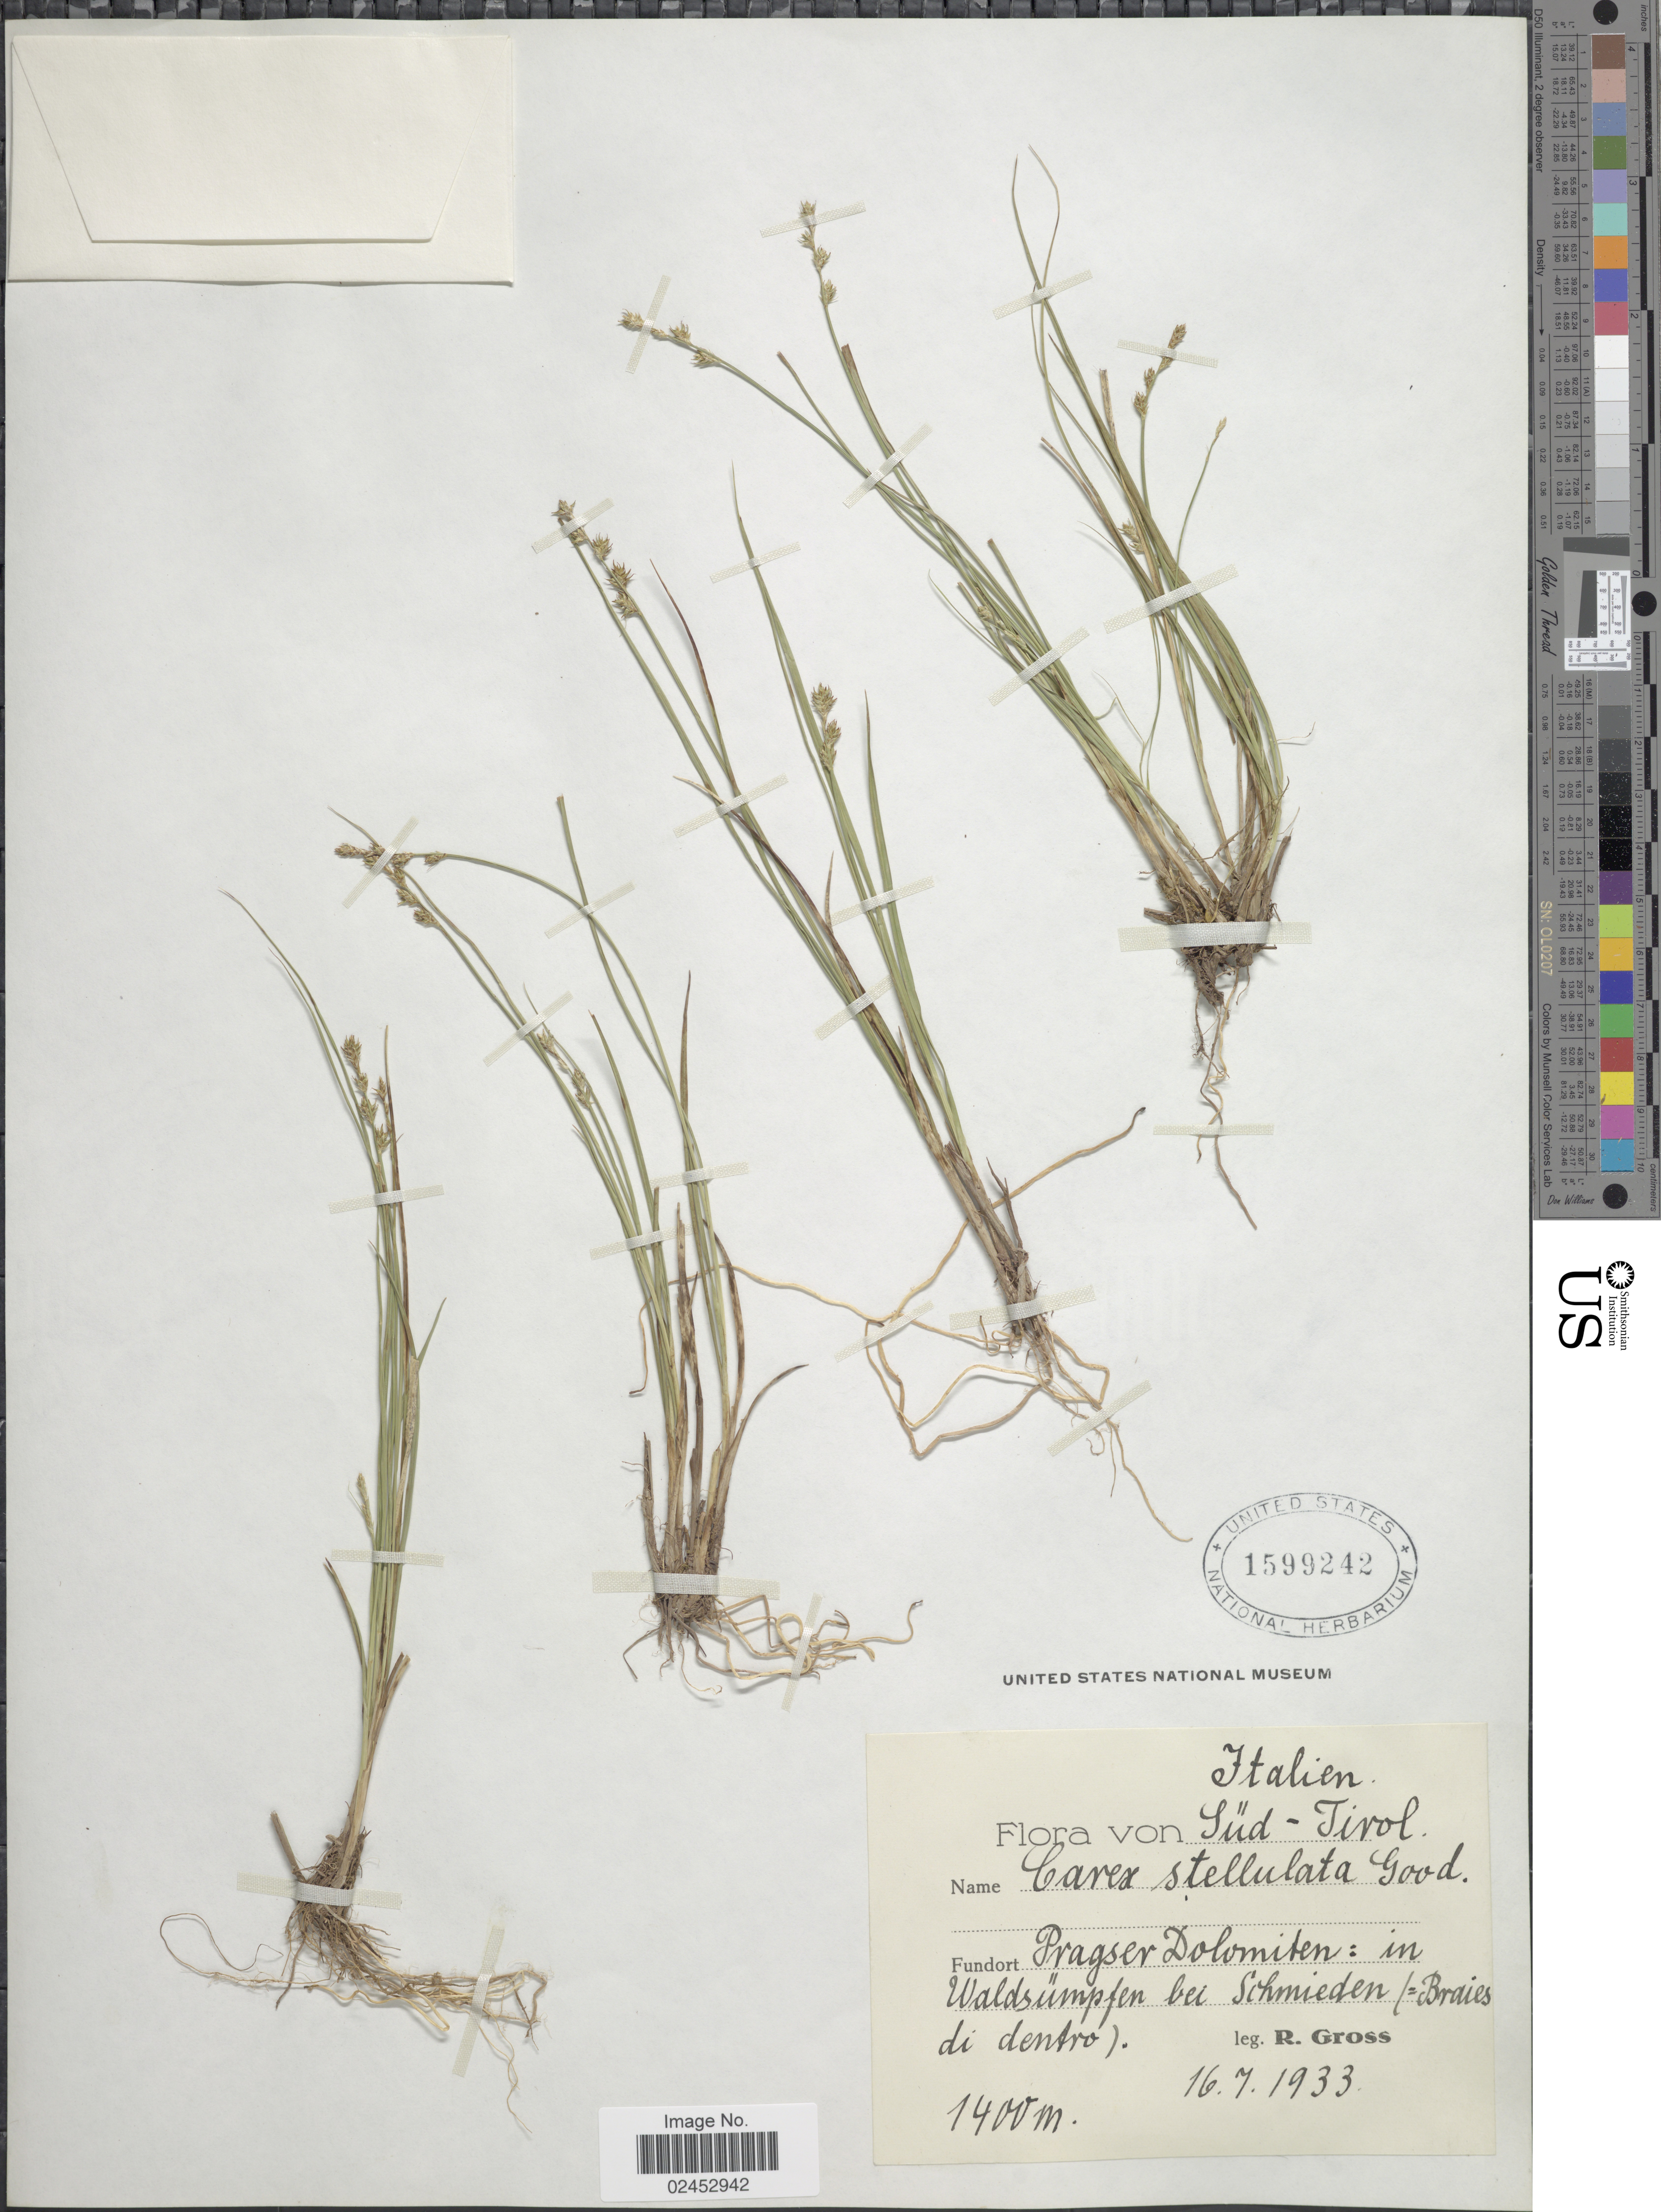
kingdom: Plantae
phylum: Tracheophyta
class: Liliopsida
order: Poales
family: Cyperaceae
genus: Carex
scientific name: Carex echinata subsp. echinata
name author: Murray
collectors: R. Gross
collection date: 1933-07-16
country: Italy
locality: Sud-Tirol, Italien, Fundort Pragser Dolomiten: in Walsumpfen bei Schmieden (=Braies di dentro).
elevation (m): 1400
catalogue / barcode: US 1599242